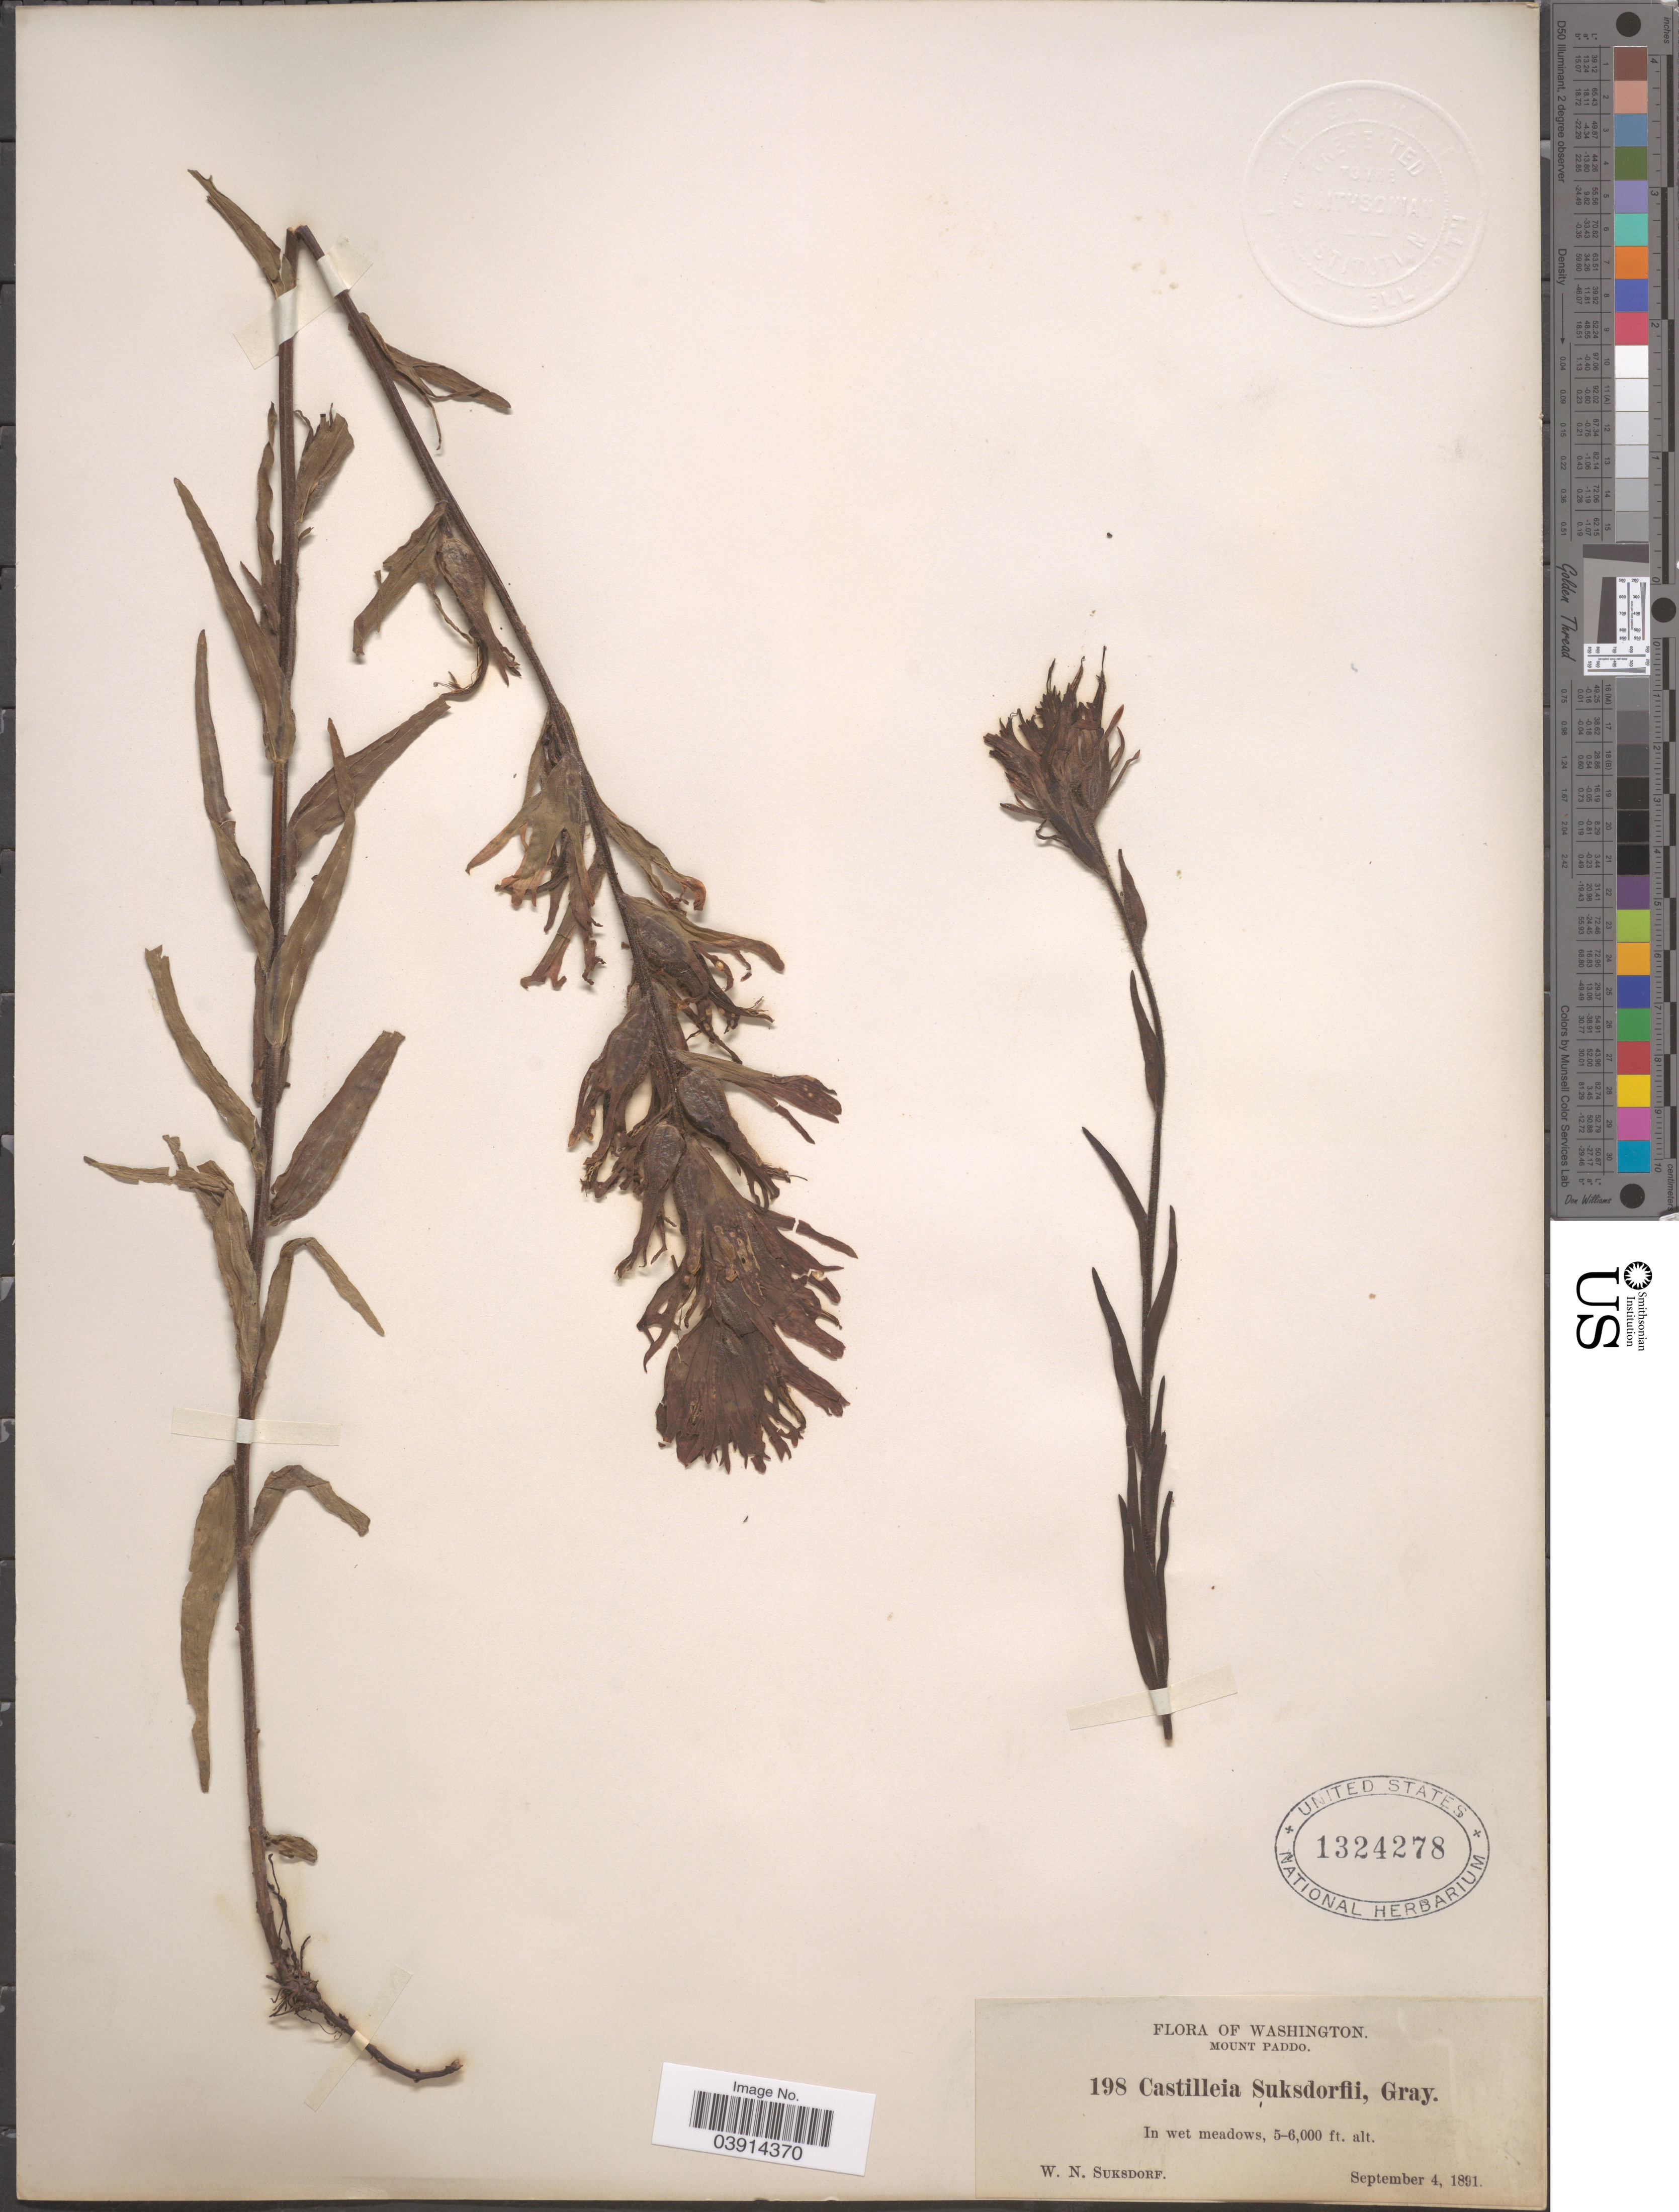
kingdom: Plantae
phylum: Tracheophyta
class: Magnoliopsida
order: Lamiales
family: Orobanchaceae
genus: Castilleja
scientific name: Castilleja suksdorfii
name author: A. Gray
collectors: W. N. Suksdorf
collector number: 198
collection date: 1891-09-04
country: United States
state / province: Washington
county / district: Skamania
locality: Mount Paddo.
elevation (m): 1524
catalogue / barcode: US 1324278